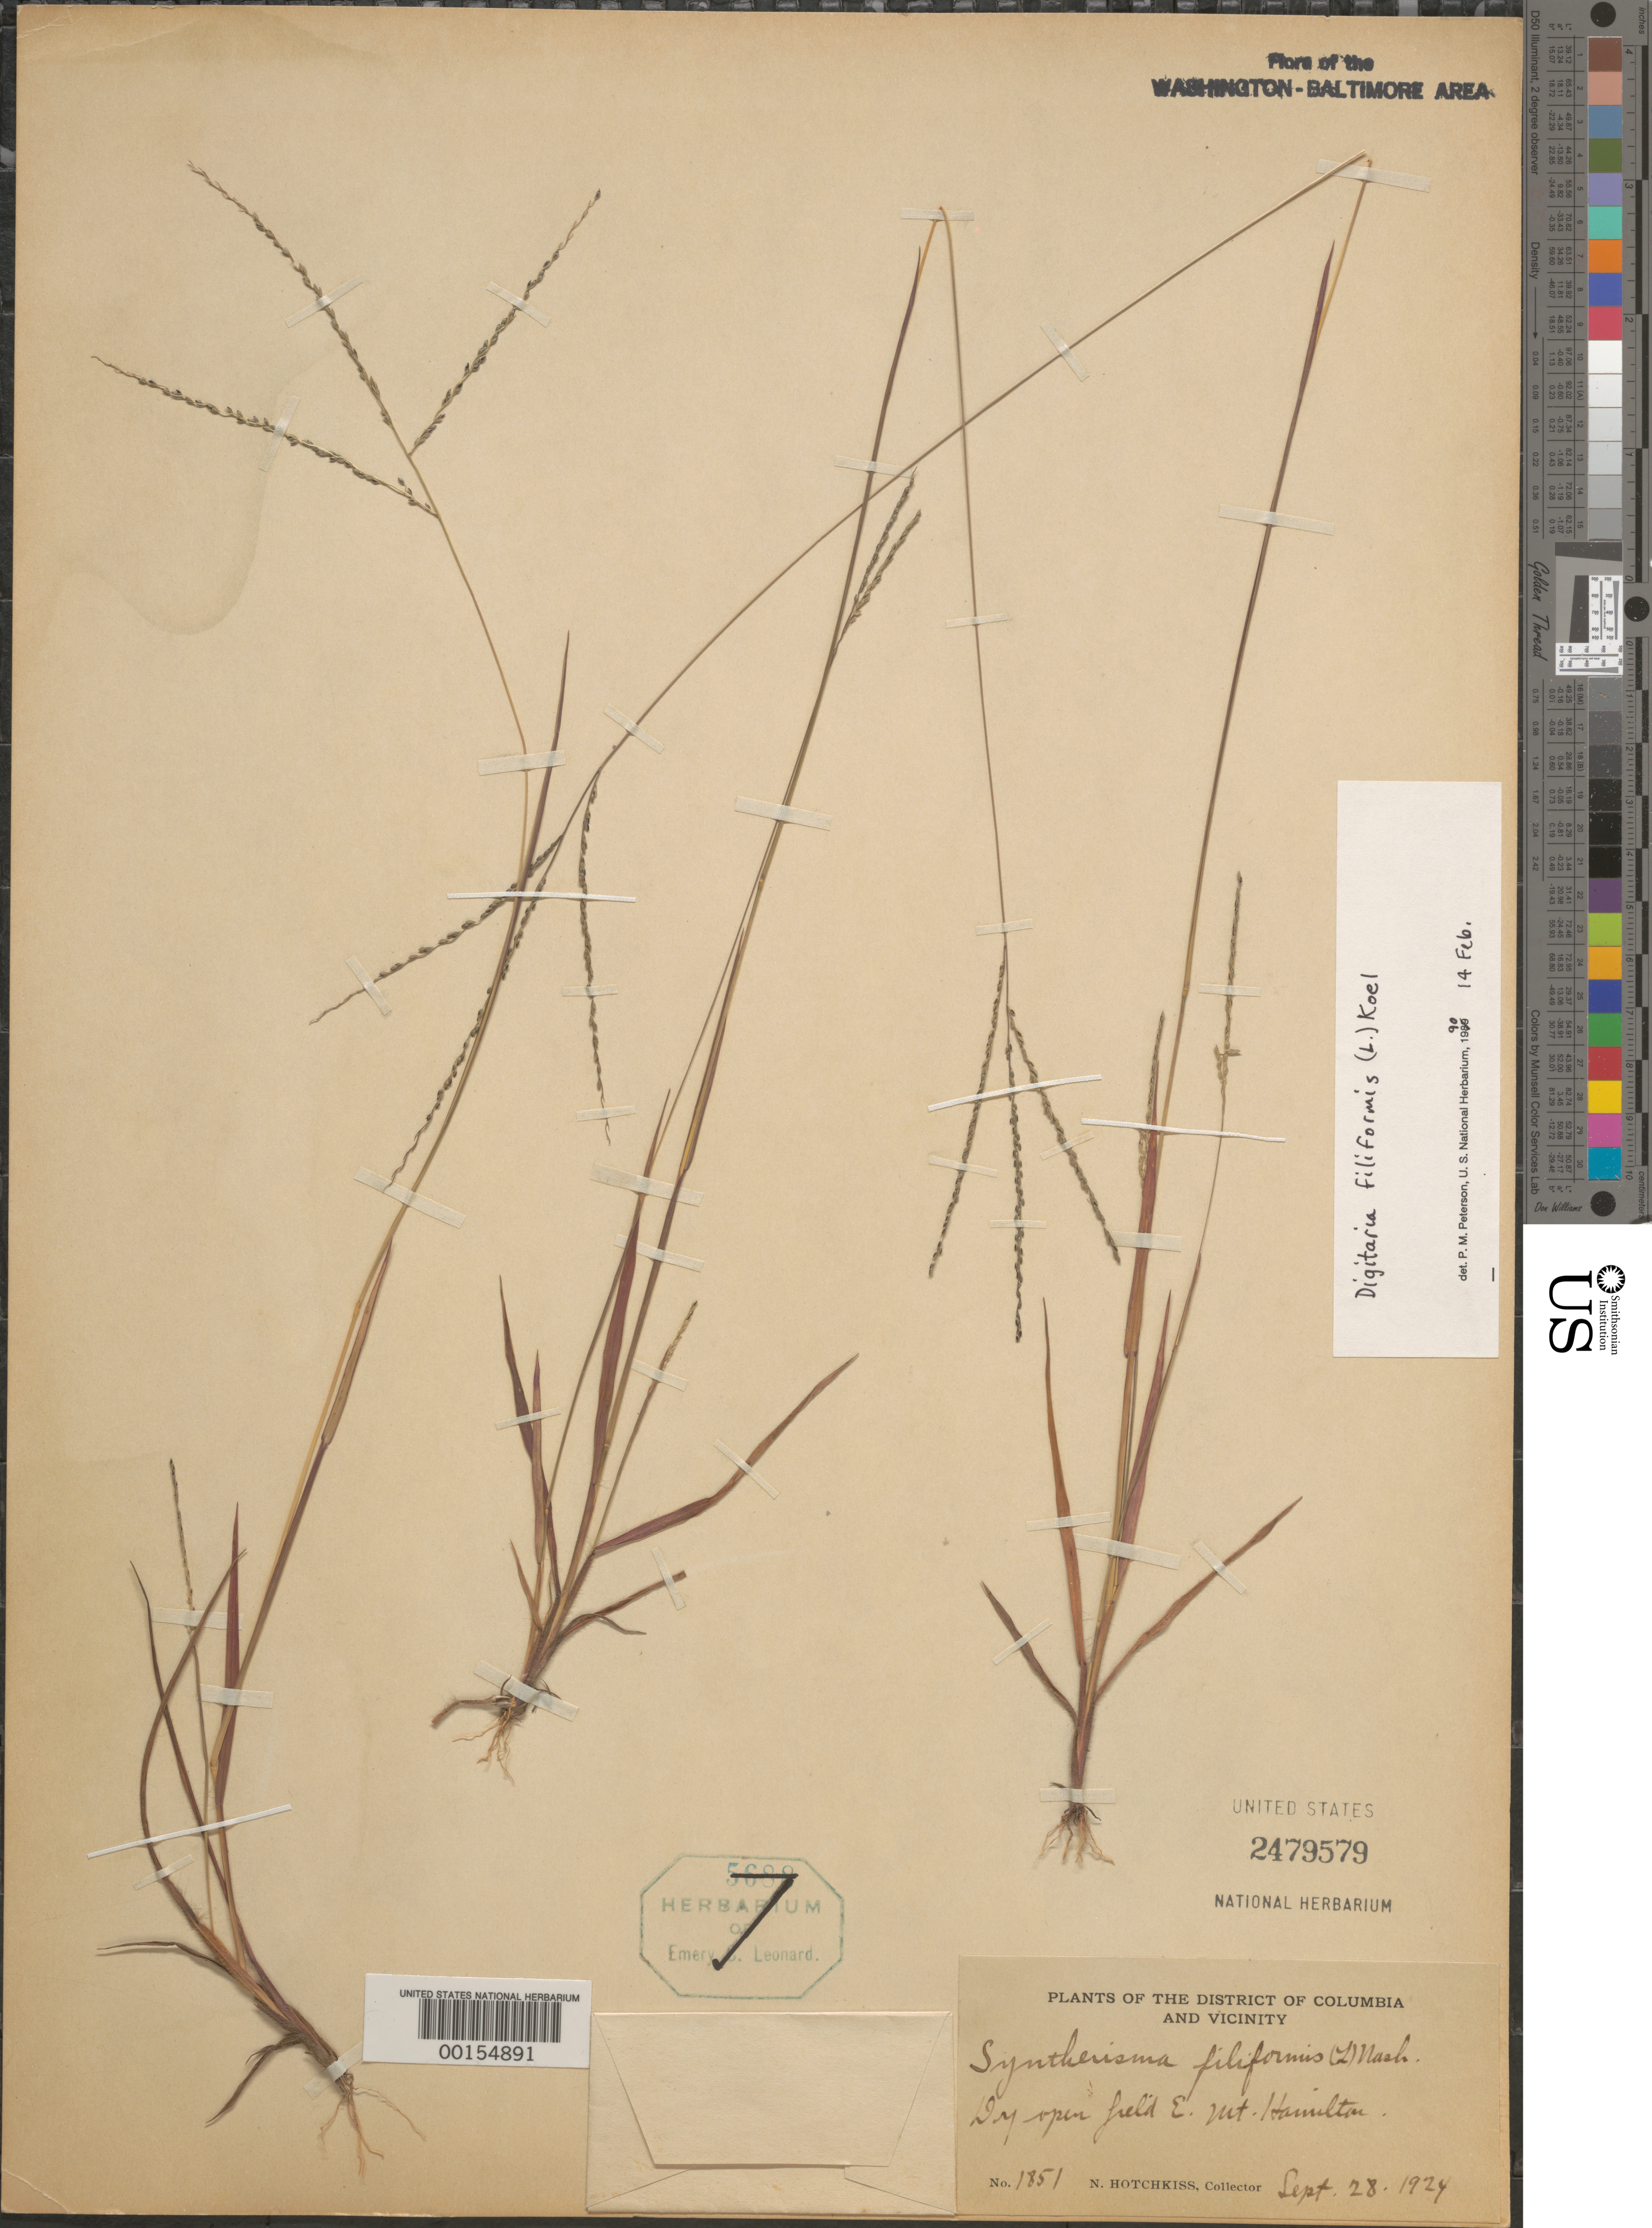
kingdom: Plantae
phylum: Tracheophyta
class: Liliopsida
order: Poales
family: Poaceae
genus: Schizachyrium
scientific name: Schizachyrium digitaria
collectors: N. Hotchkiss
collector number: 1851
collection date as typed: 28 Sep 1924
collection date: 1924-09-28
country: United States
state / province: District of Columbia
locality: E of Mt Hamilton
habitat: Dry open field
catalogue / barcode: US 2479579